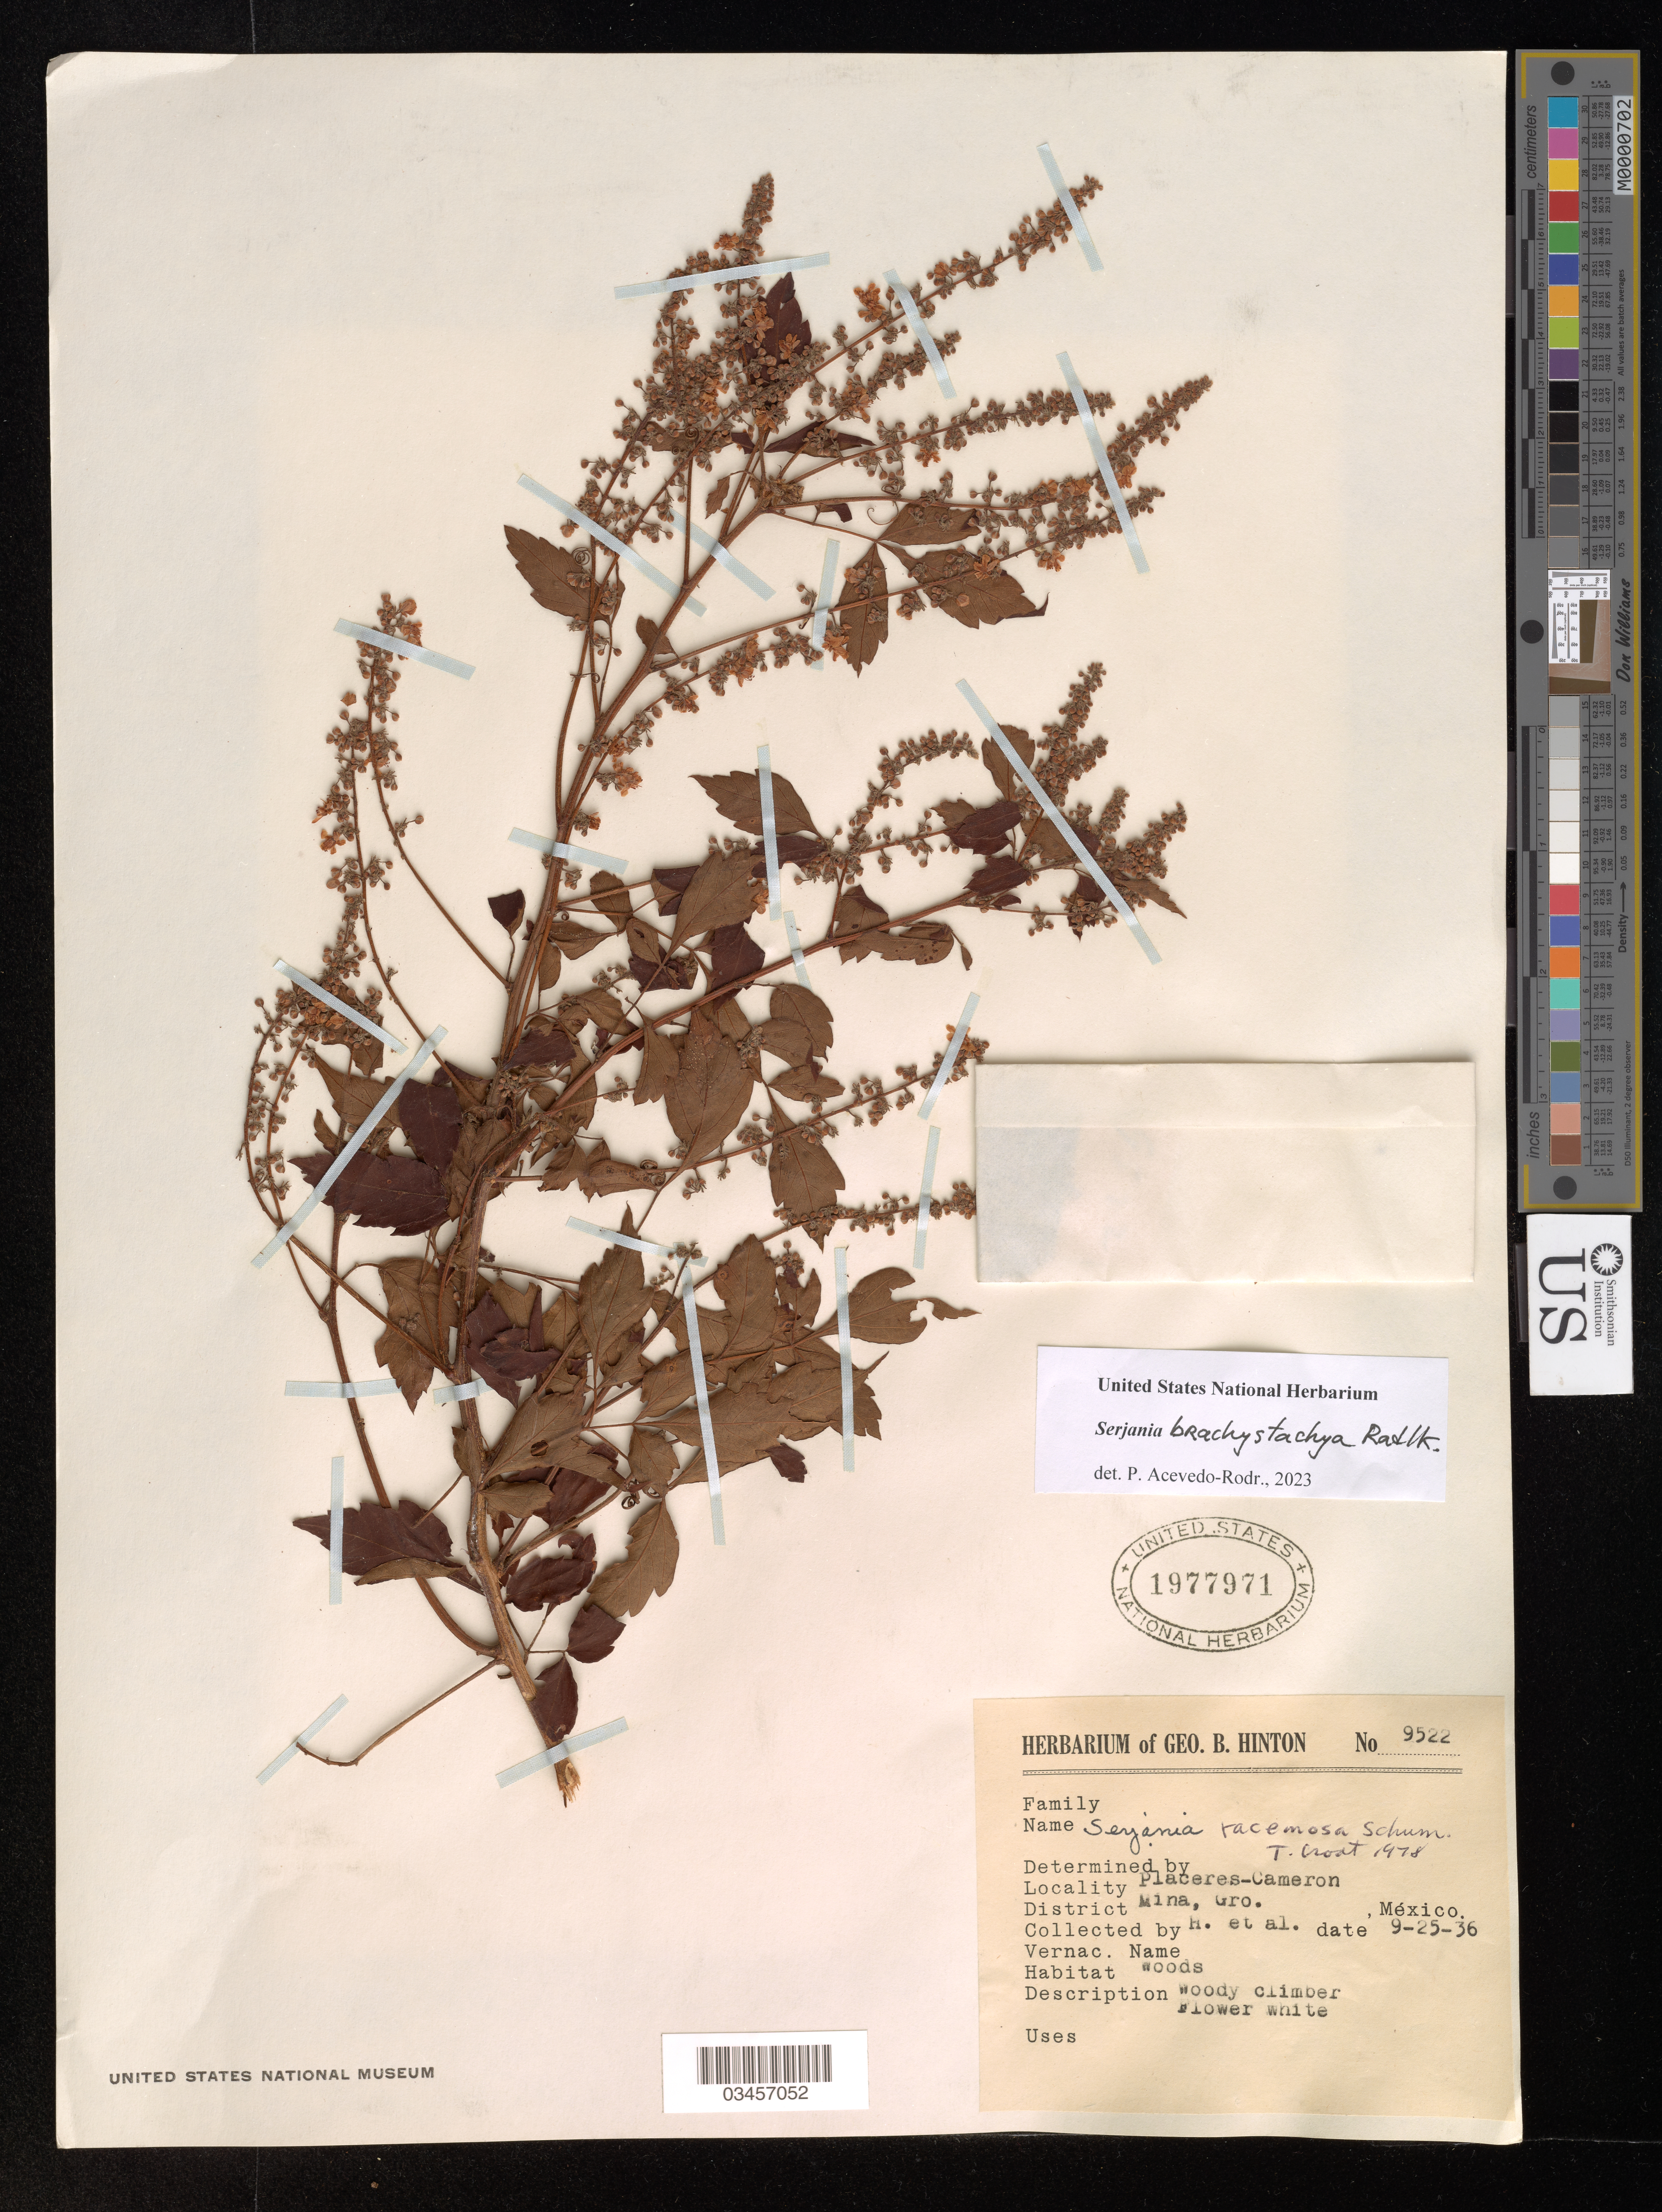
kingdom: Plantae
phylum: Tracheophyta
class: Magnoliopsida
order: Sapindales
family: Sapindaceae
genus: Serjania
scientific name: Serjania brachystachya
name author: Radlk.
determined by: Acevedo-Rodriguez, P., (US), Smithsonian Institution - National Museum of Natural History (UNITED STATES)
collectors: G. B. Hinton et al.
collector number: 9522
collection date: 1936-09-25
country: Mexico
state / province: Guerrero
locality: Mina.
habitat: woods.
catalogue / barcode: US 1977971